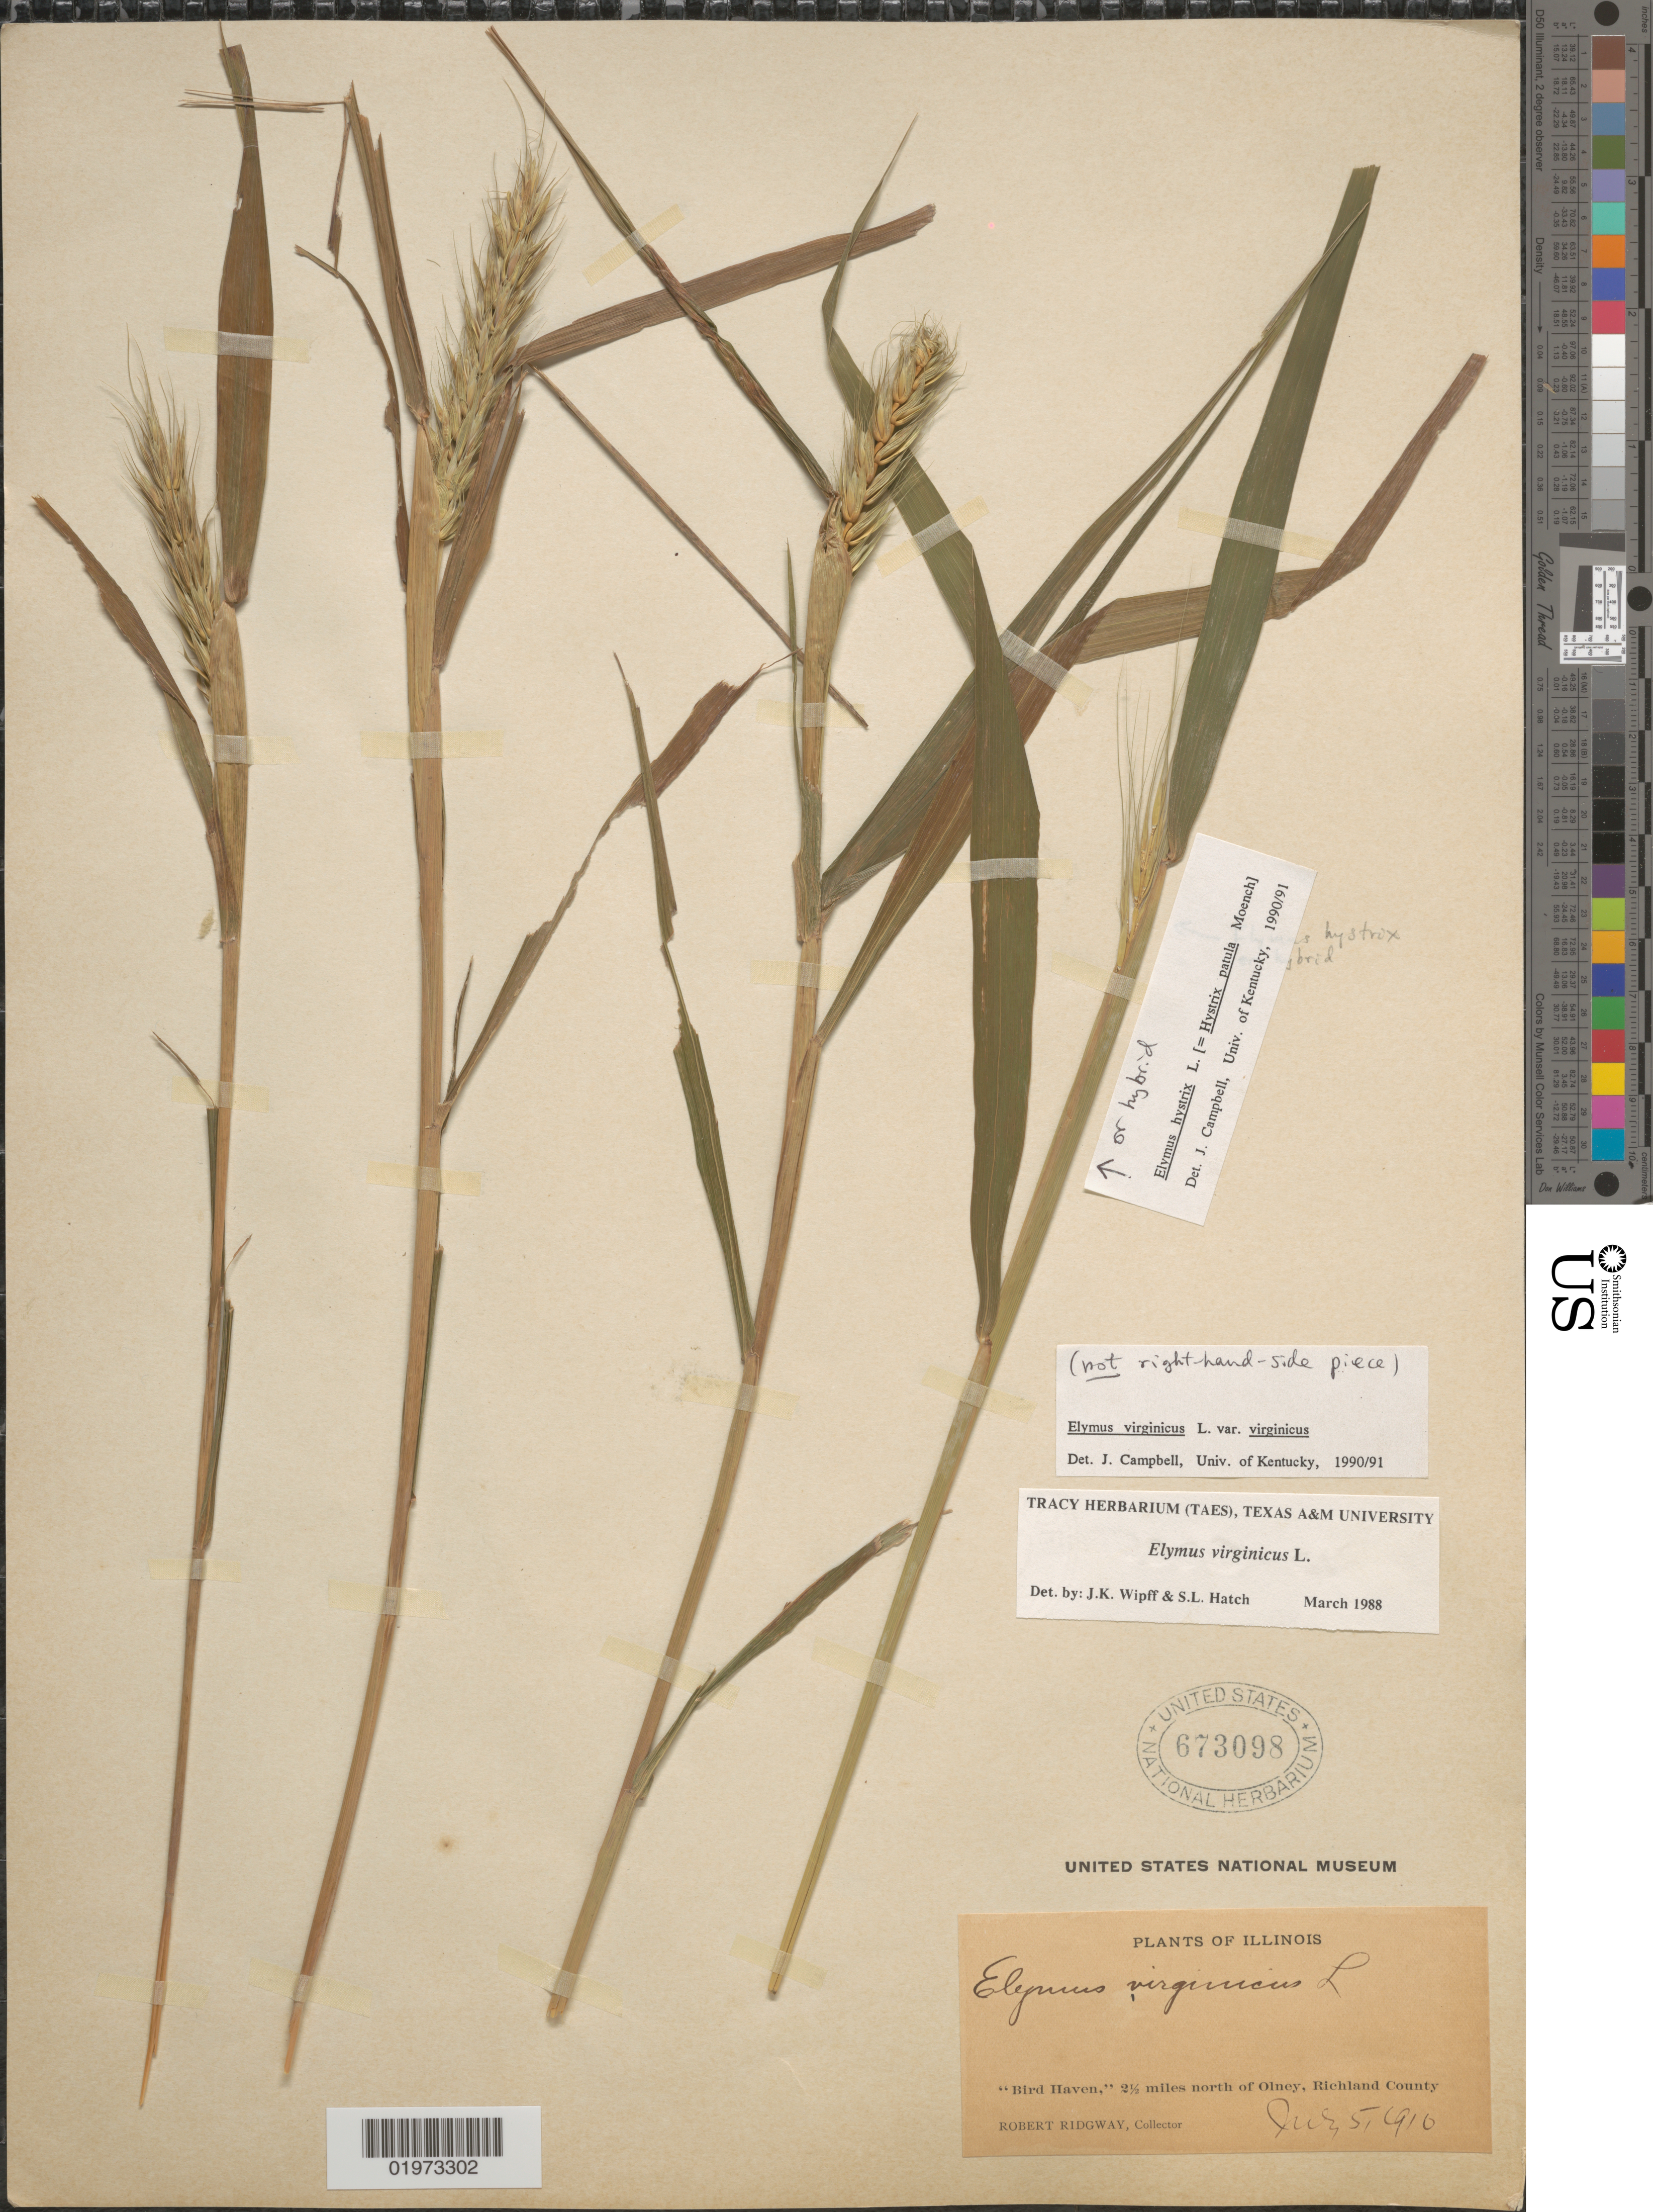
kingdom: Plantae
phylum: Tracheophyta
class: Liliopsida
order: Poales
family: Poaceae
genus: Elymus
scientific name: Elymus virginicus var. virginicus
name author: L.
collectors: R. Ridgway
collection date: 1910-07-05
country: United States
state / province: Illinois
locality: Bird Haven,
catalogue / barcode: US 673098